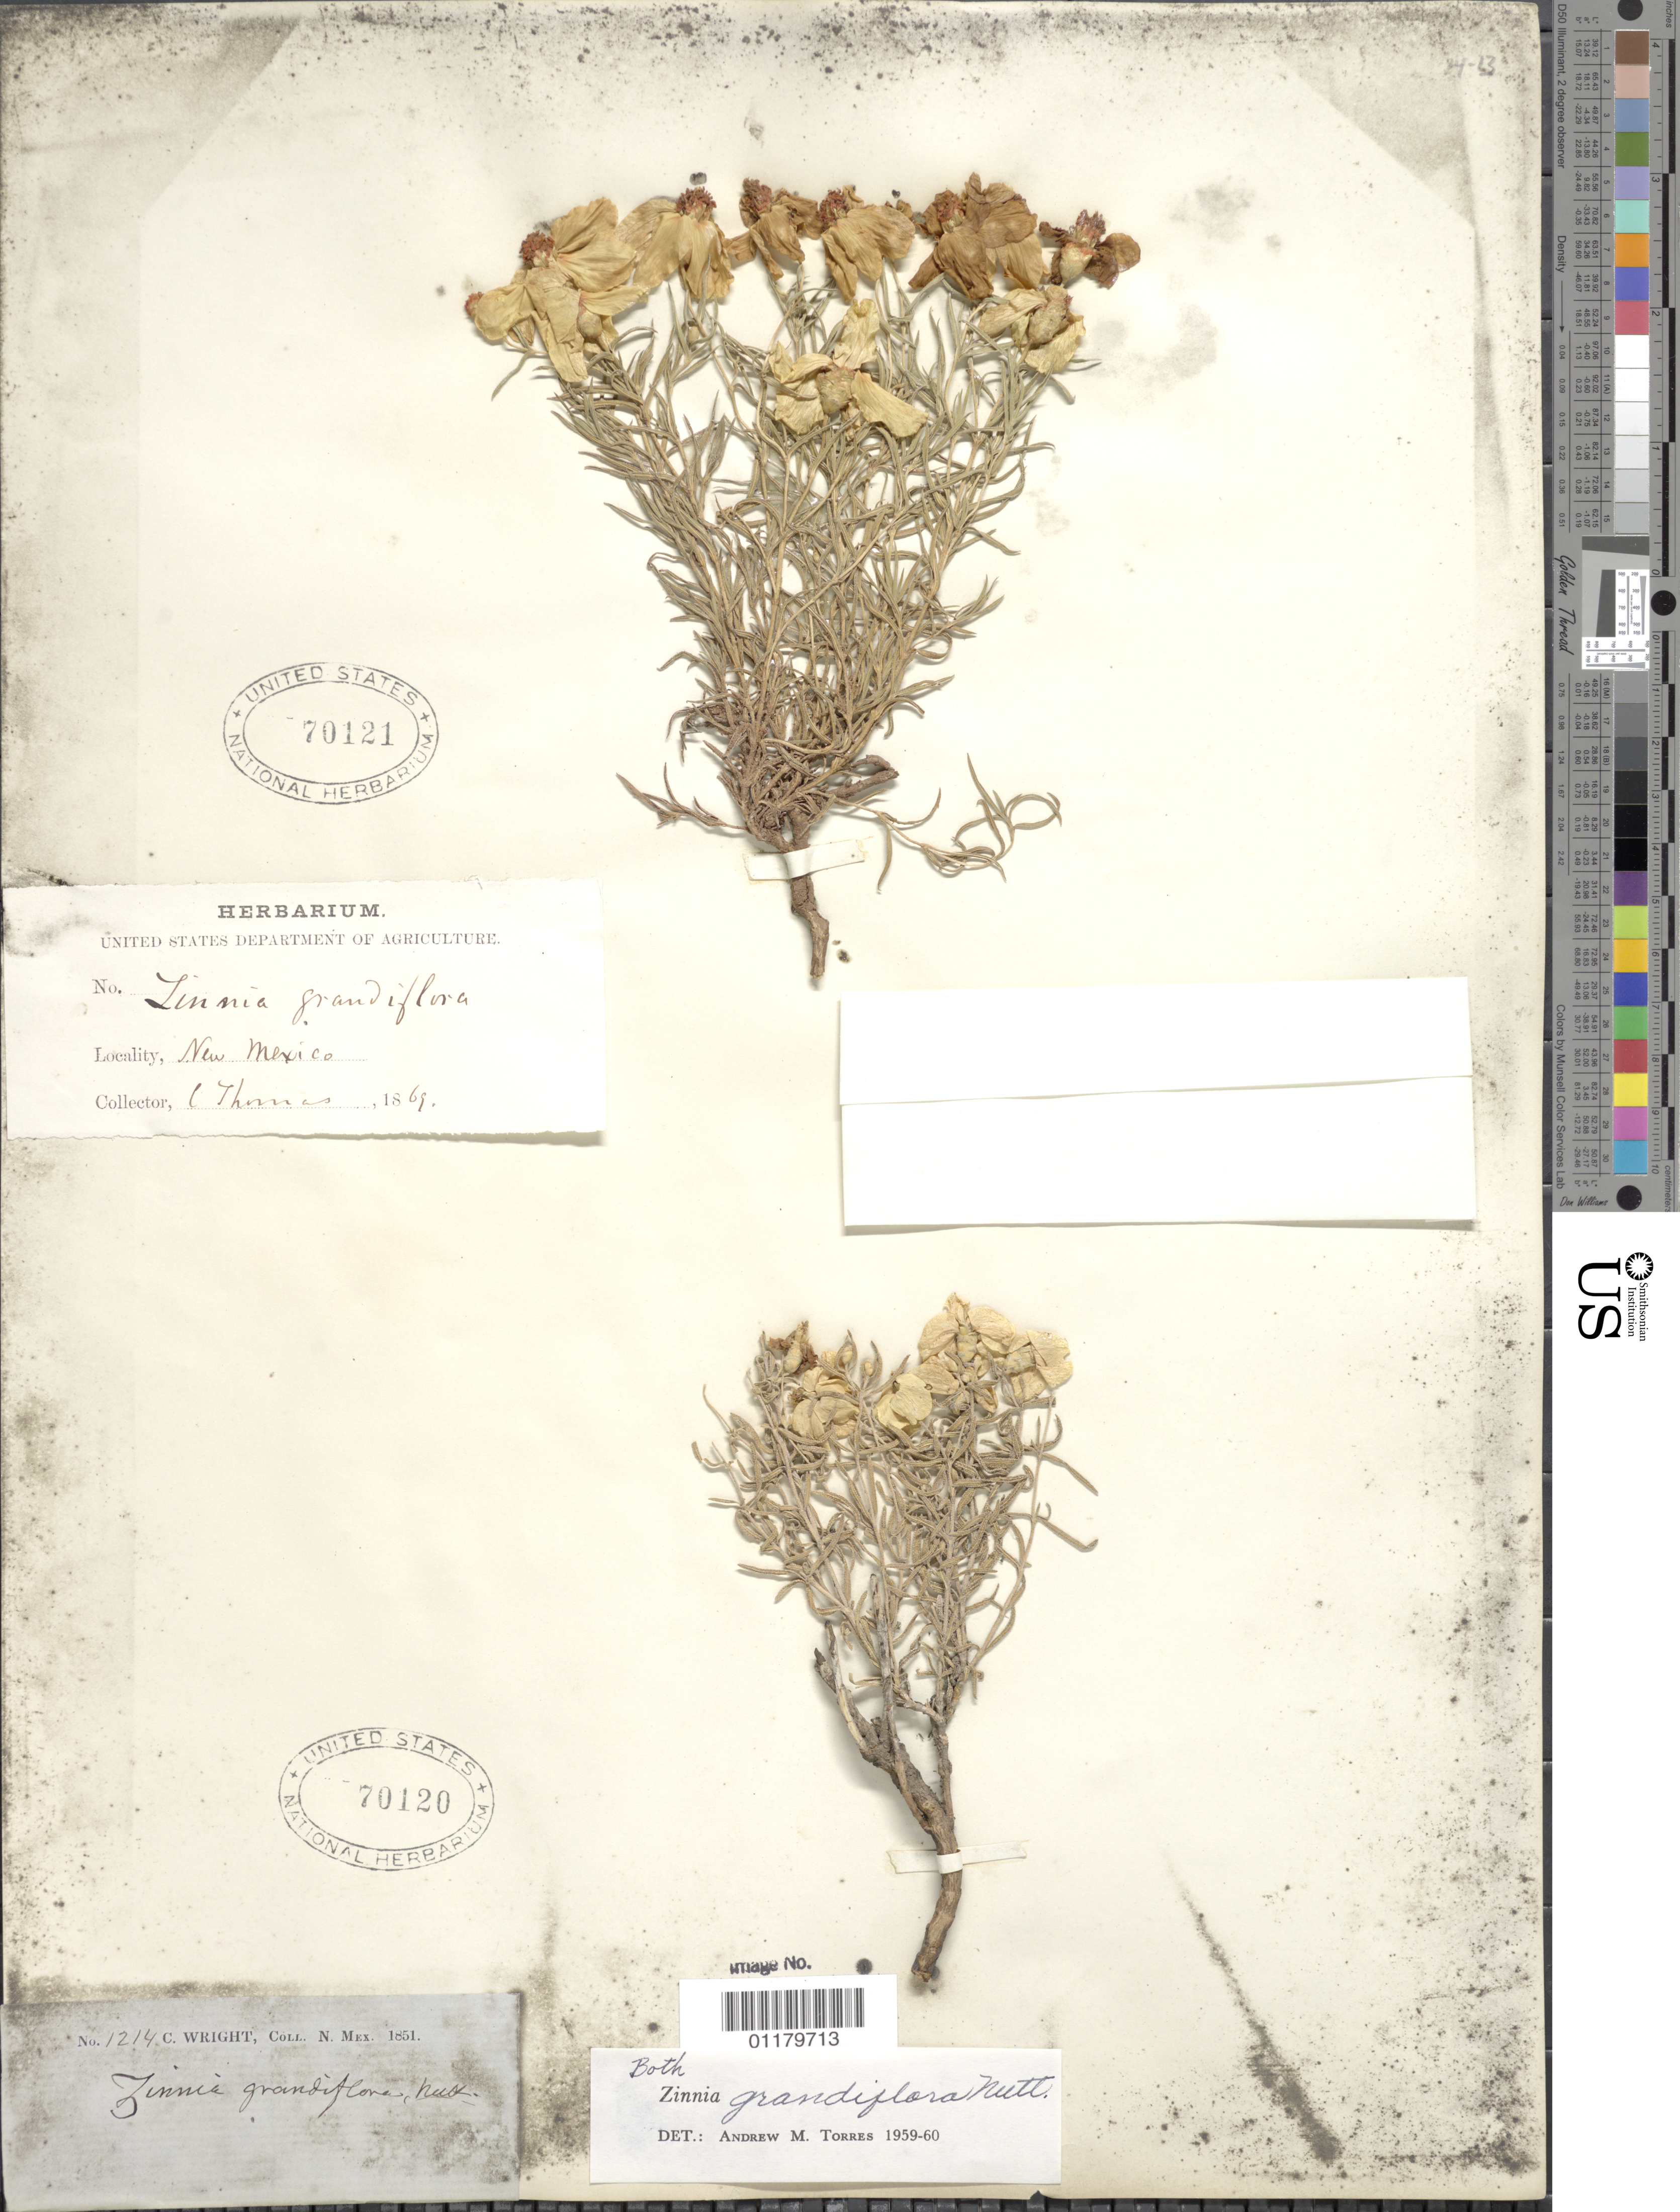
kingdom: Plantae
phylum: Tracheophyta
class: Magnoliopsida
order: Asterales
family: Asteraceae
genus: Zinnia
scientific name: Zinnia grandiflora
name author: Nutt.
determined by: Torres, A. M.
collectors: C. Thomas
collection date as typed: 1869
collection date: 1869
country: United States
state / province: New Mexico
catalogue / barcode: US 70121-2